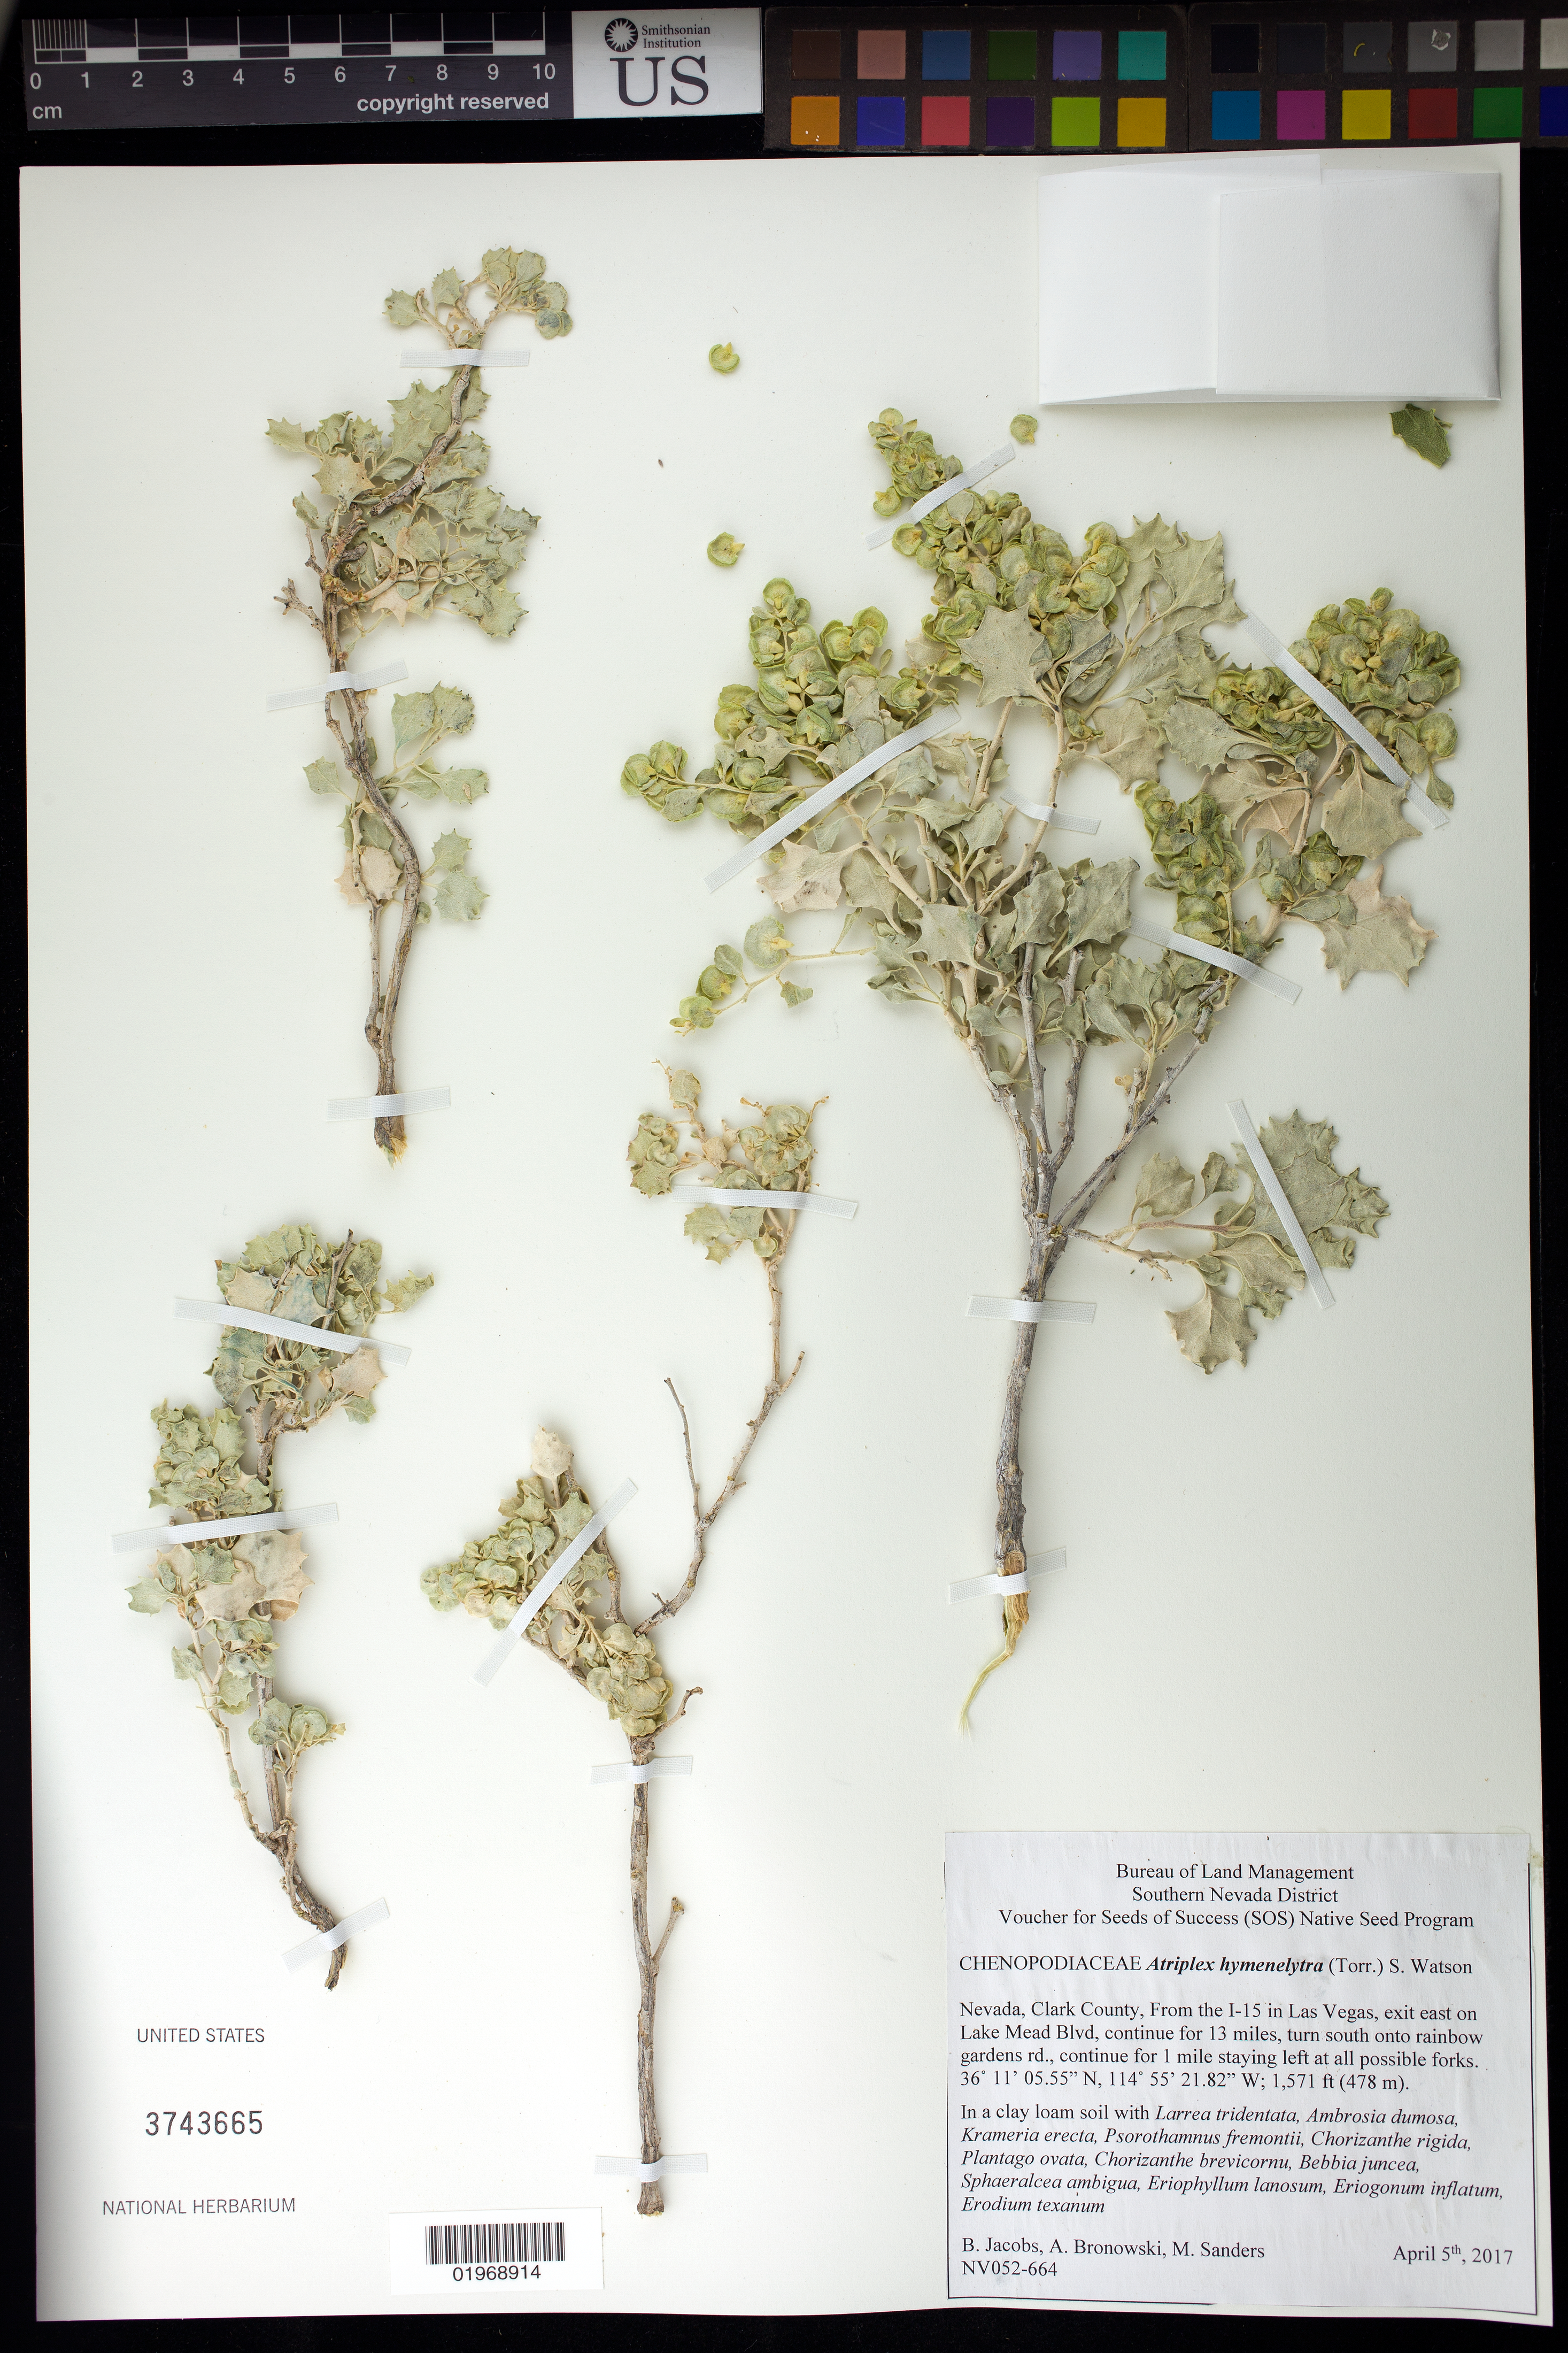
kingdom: Plantae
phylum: Tracheophyta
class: Magnoliopsida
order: Caryophyllales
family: Amaranthaceae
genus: Atriplex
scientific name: Atriplex hymenelytra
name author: (Torr.) S. Watson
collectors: B. Jacobs, A. Bronowski & M. Sanders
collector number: NV052-664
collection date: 2017-04-05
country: United States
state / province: Nevada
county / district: Clark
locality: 1 mile on Rainbow gardens rd.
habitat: In a clay loam soil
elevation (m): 479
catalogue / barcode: US 3743665